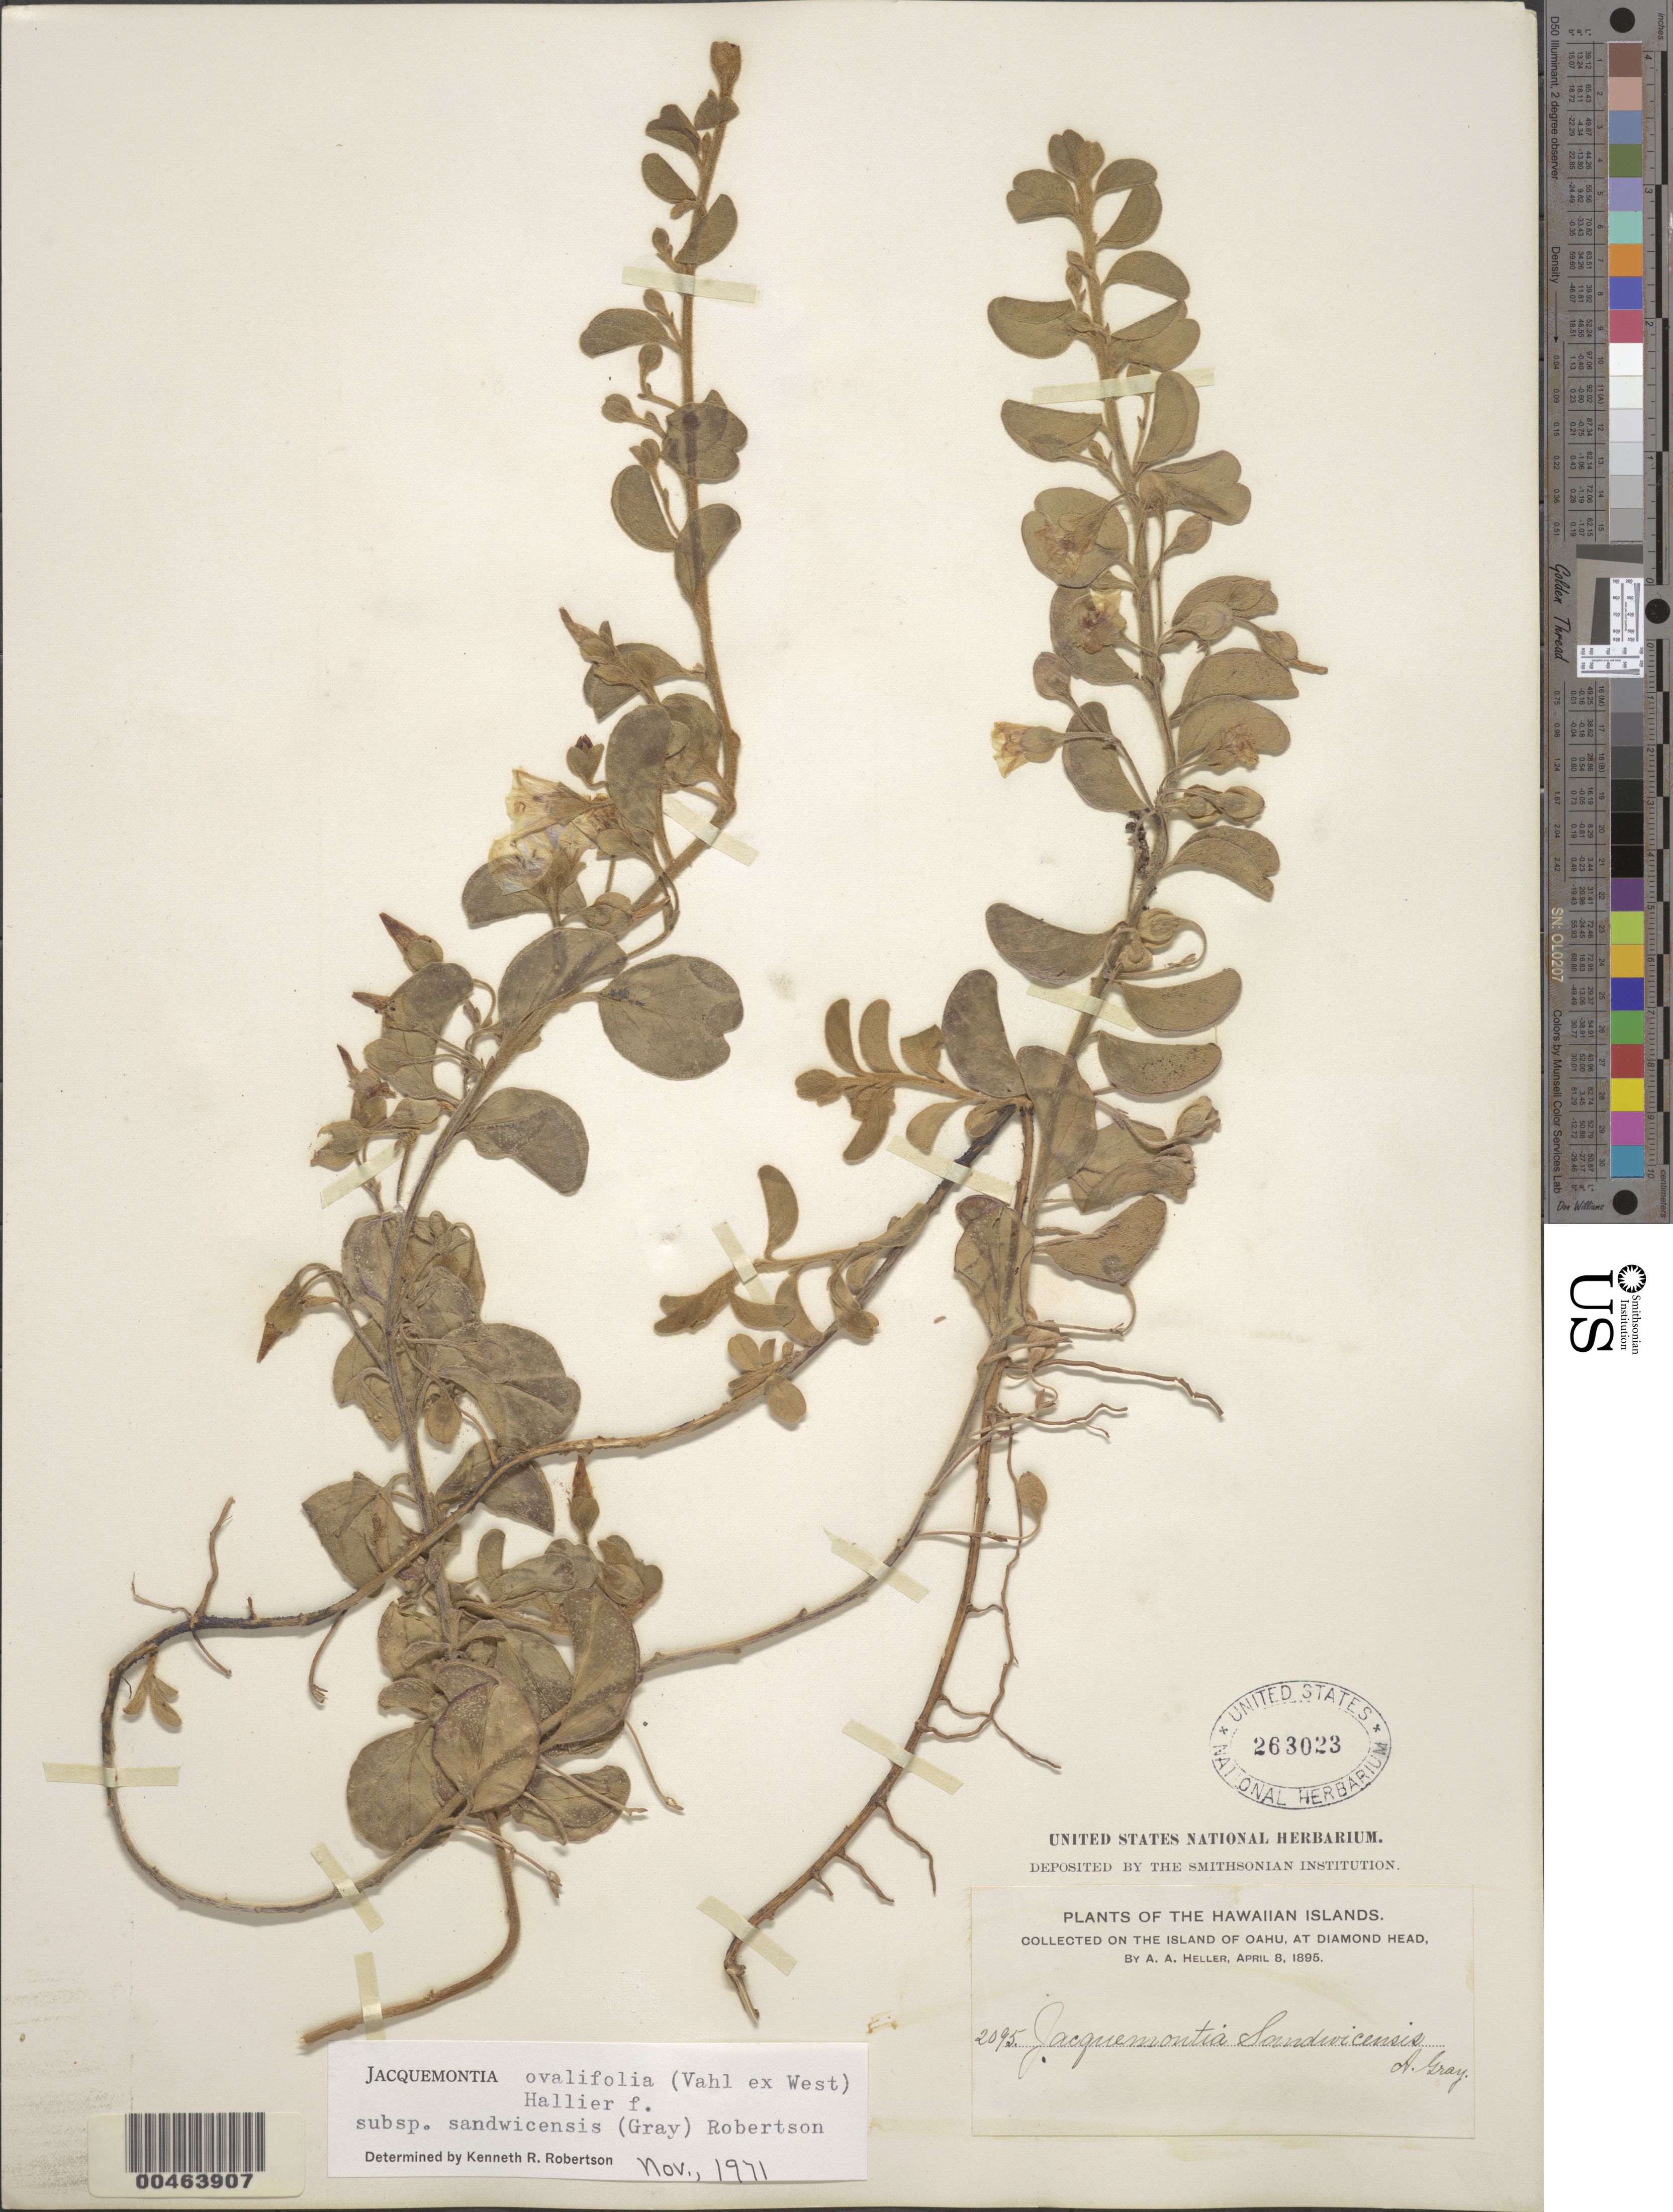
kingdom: Plantae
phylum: Tracheophyta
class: Magnoliopsida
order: Solanales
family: Convolvulaceae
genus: Jacquemontia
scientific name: Jacquemontia sandwicensis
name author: A. Gray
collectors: A. A. Heller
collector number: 2095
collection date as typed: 8 Apr 1895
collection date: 1895-04-08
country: United States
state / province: Hawaii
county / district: Honolulu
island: Oahu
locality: At Diamond Head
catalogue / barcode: US 263023